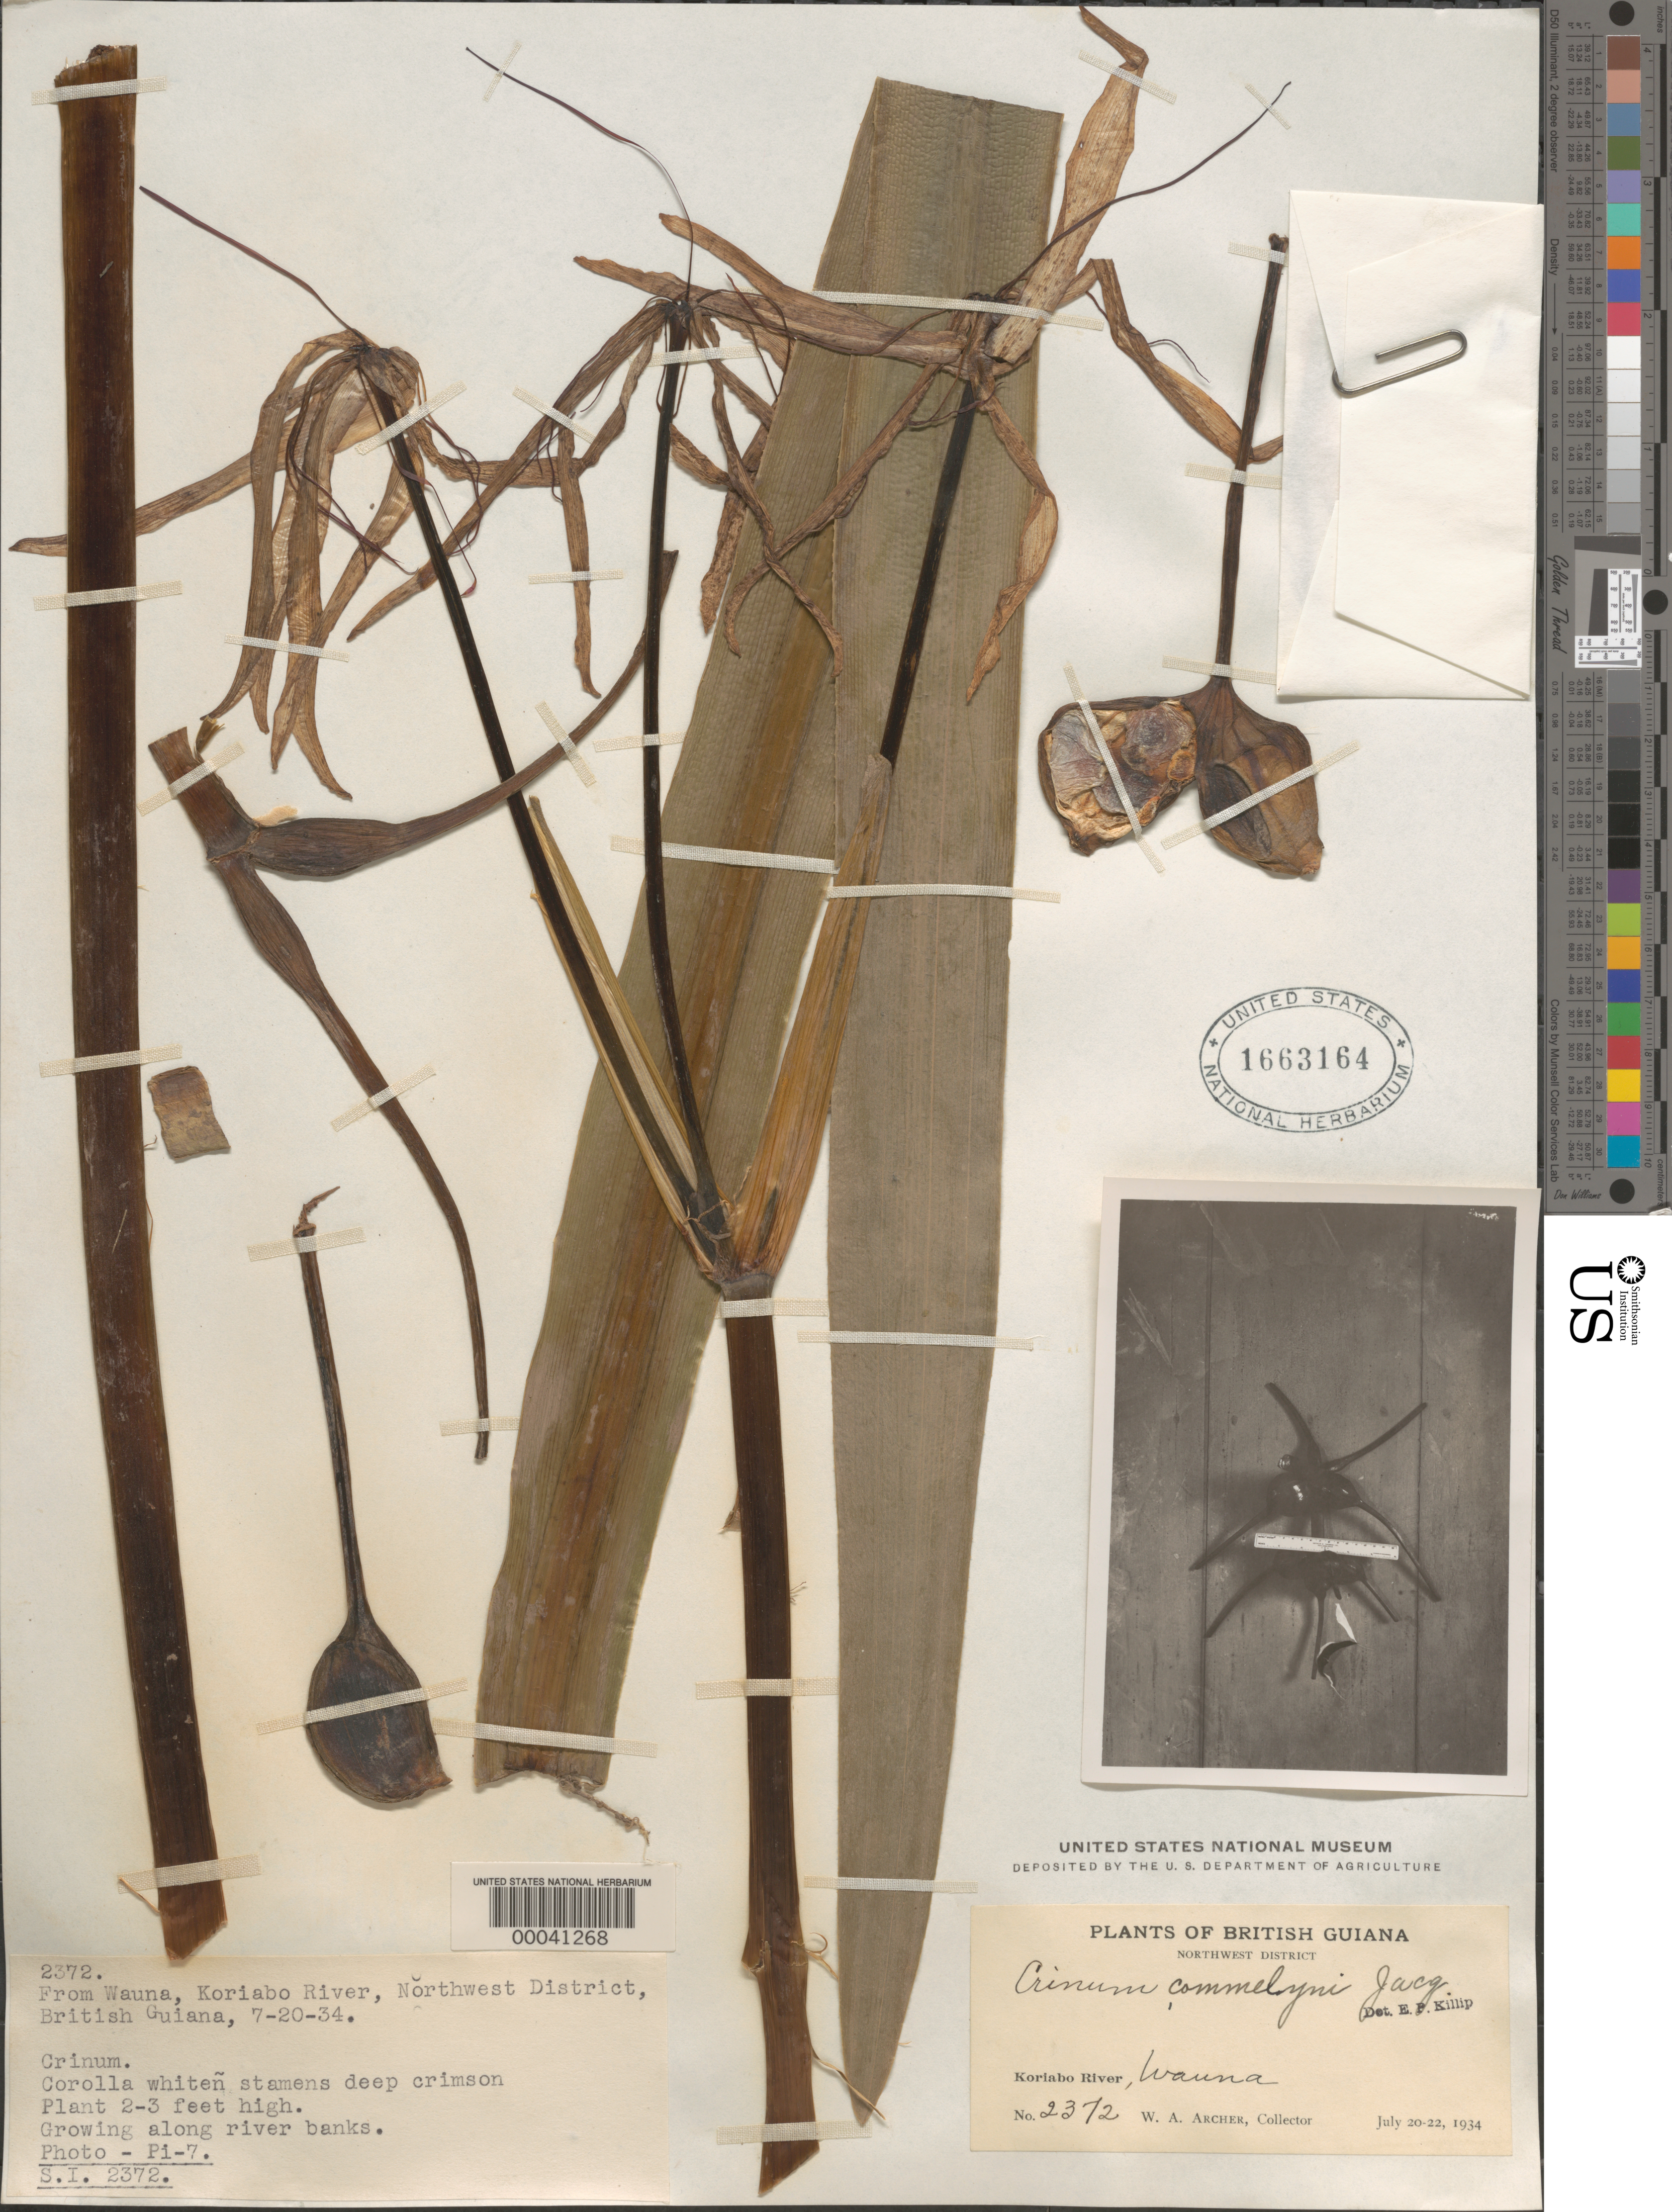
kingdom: Plantae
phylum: Tracheophyta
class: Liliopsida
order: Asparagales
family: Amaryllidaceae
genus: Crinum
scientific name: Crinum commelyni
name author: Jacq.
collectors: W. A. Archer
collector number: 2372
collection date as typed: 20 Jul 1934 to 22 Jul 1934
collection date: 1934-07-20/1934-07-22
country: Guyana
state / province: Barima-Waini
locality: Korabo river, wauna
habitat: Along river banks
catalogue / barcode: US 1663164